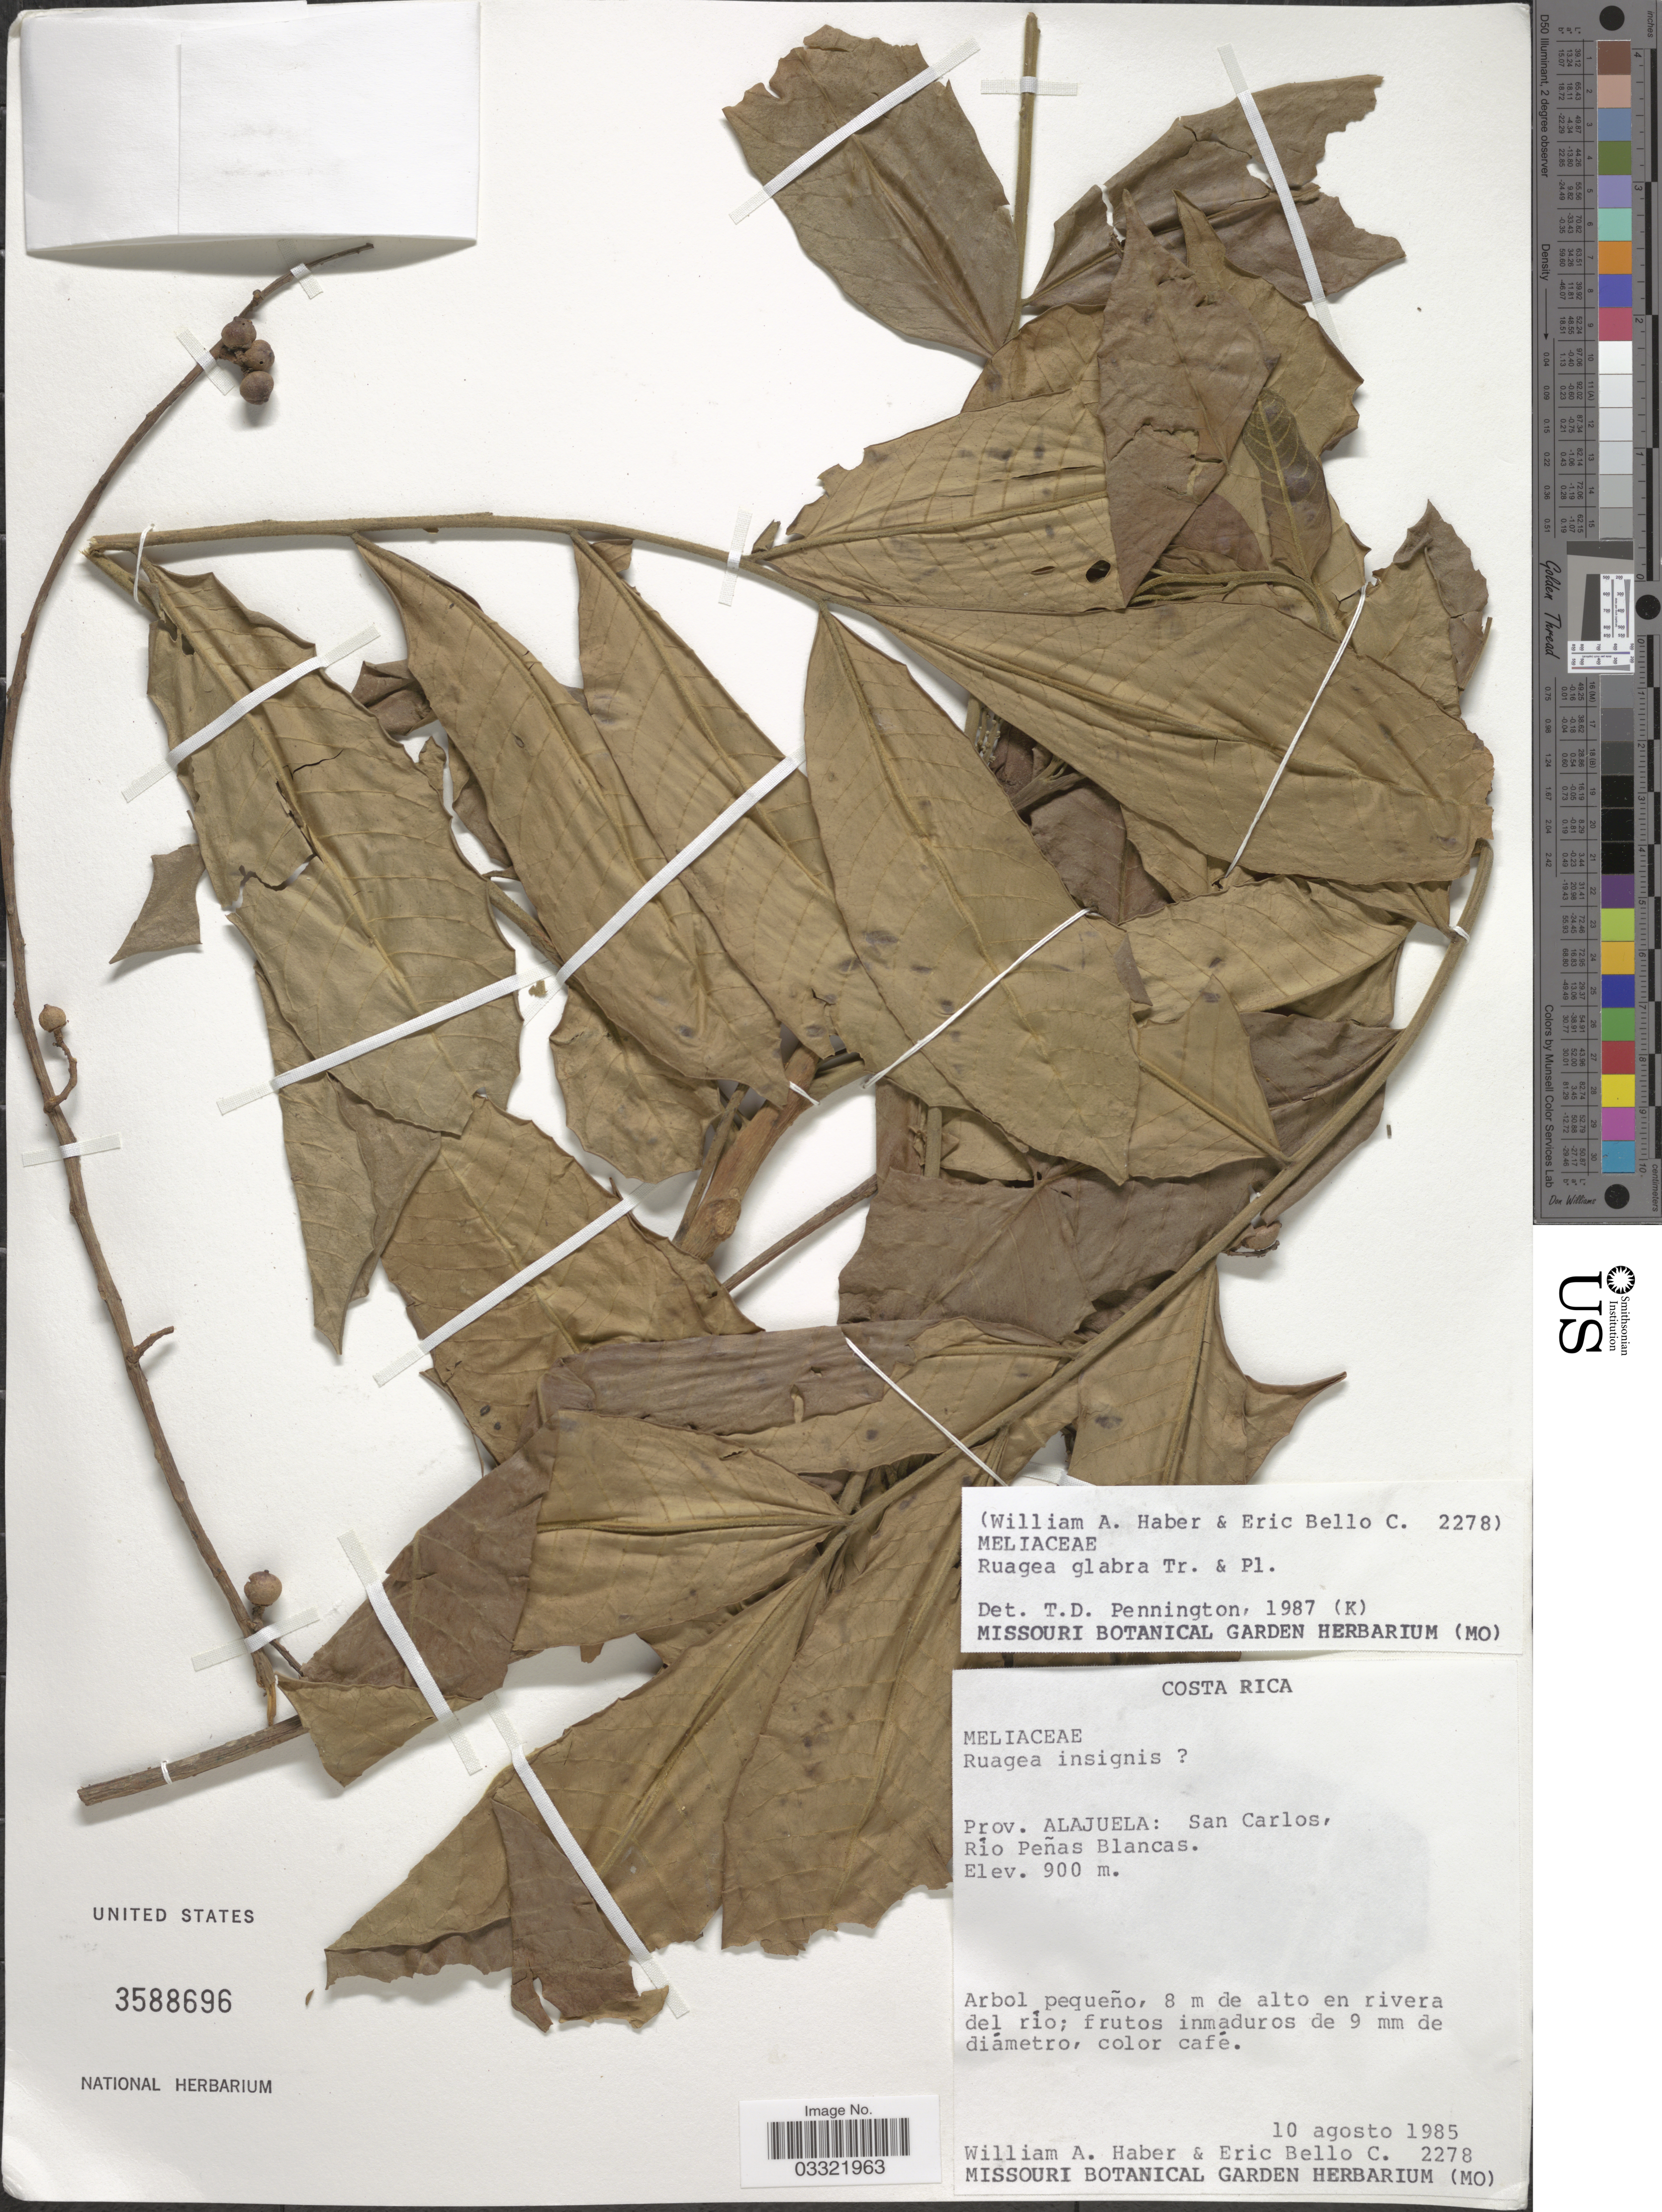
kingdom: Plantae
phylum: Tracheophyta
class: Magnoliopsida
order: Sapindales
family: Meliaceae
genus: Ruagea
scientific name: Ruagea glabra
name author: Triana & Planch.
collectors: W. A. Haber & E. Bello C.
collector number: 2278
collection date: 1985-08-10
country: Costa Rica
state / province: Alajuela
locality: San Carlos, Río Peñas Blancas.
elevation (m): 900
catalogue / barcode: US 3588696